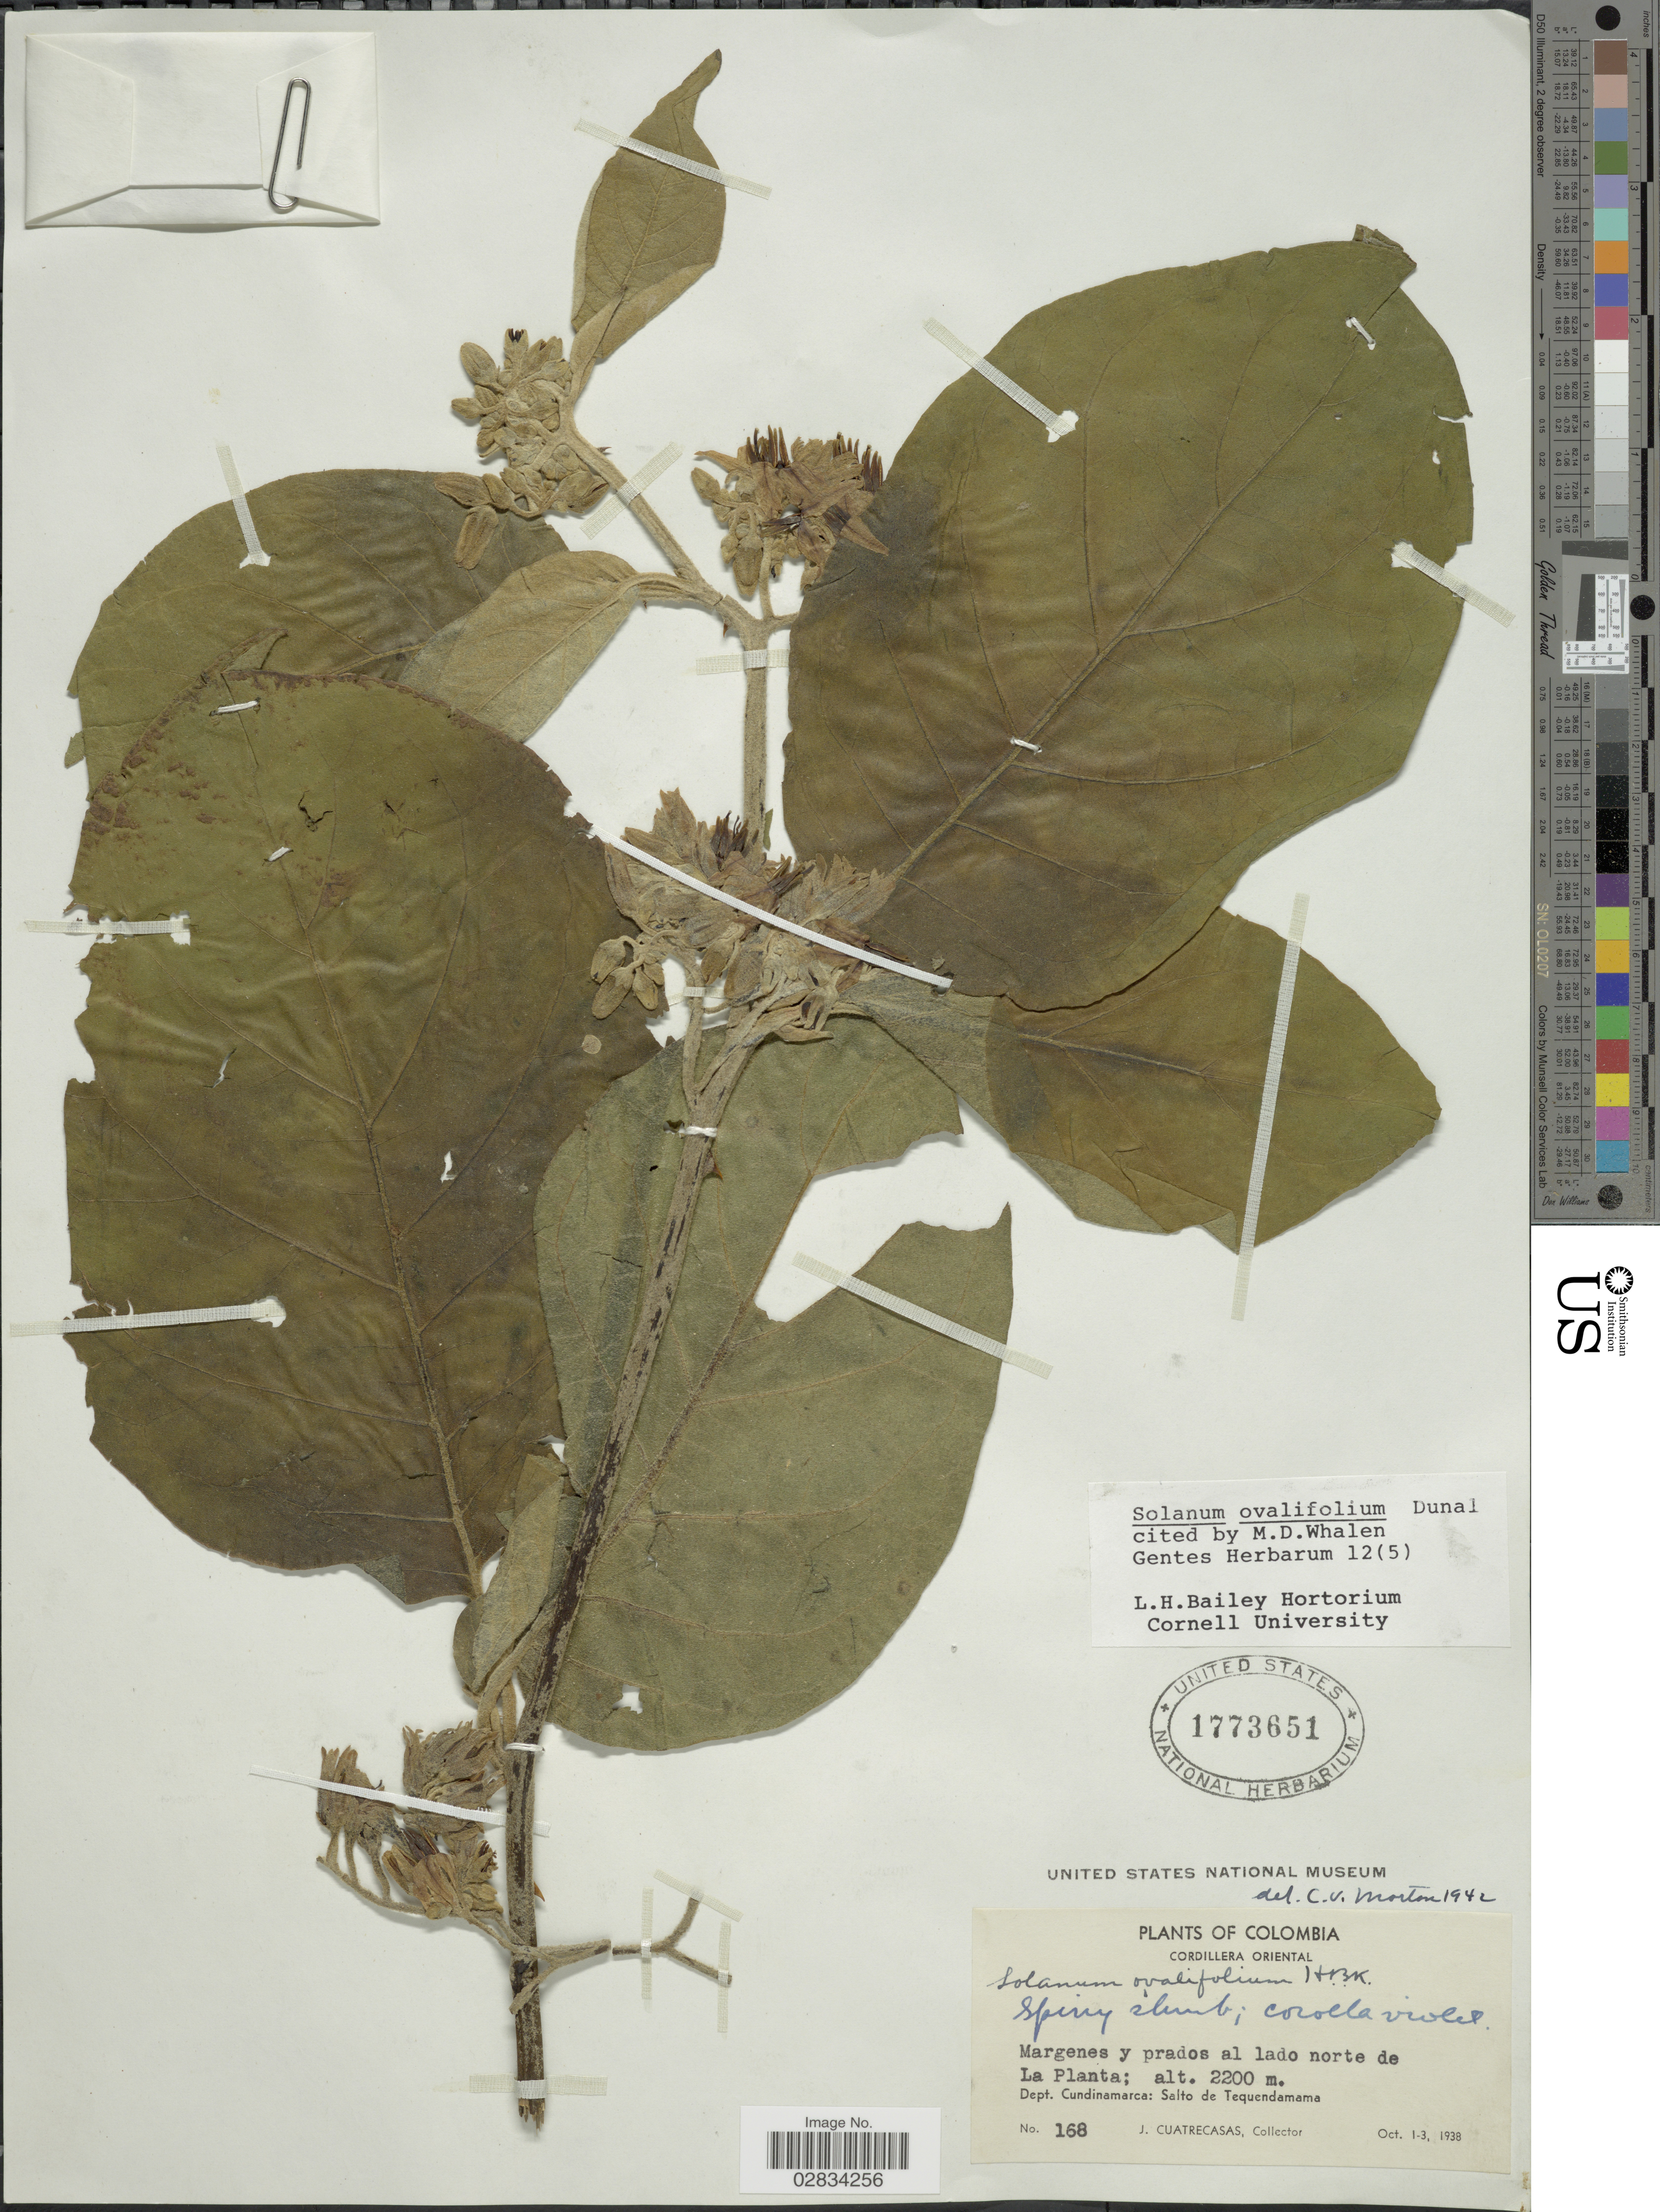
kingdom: Plantae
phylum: Tracheophyta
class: Magnoliopsida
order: Solanales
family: Solanaceae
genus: Solanum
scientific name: Solanum ovalifolium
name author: Dunal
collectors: J. Cuatrecasas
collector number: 168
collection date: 1938-10-01/1938-10-03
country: Colombia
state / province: Cundinamarca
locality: Cordillera Oriental. Margenes y prados al lado norte de La Planta. Dept. Cundinamarca: Salto de Tequendamama.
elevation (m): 2200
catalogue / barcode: US 1773651